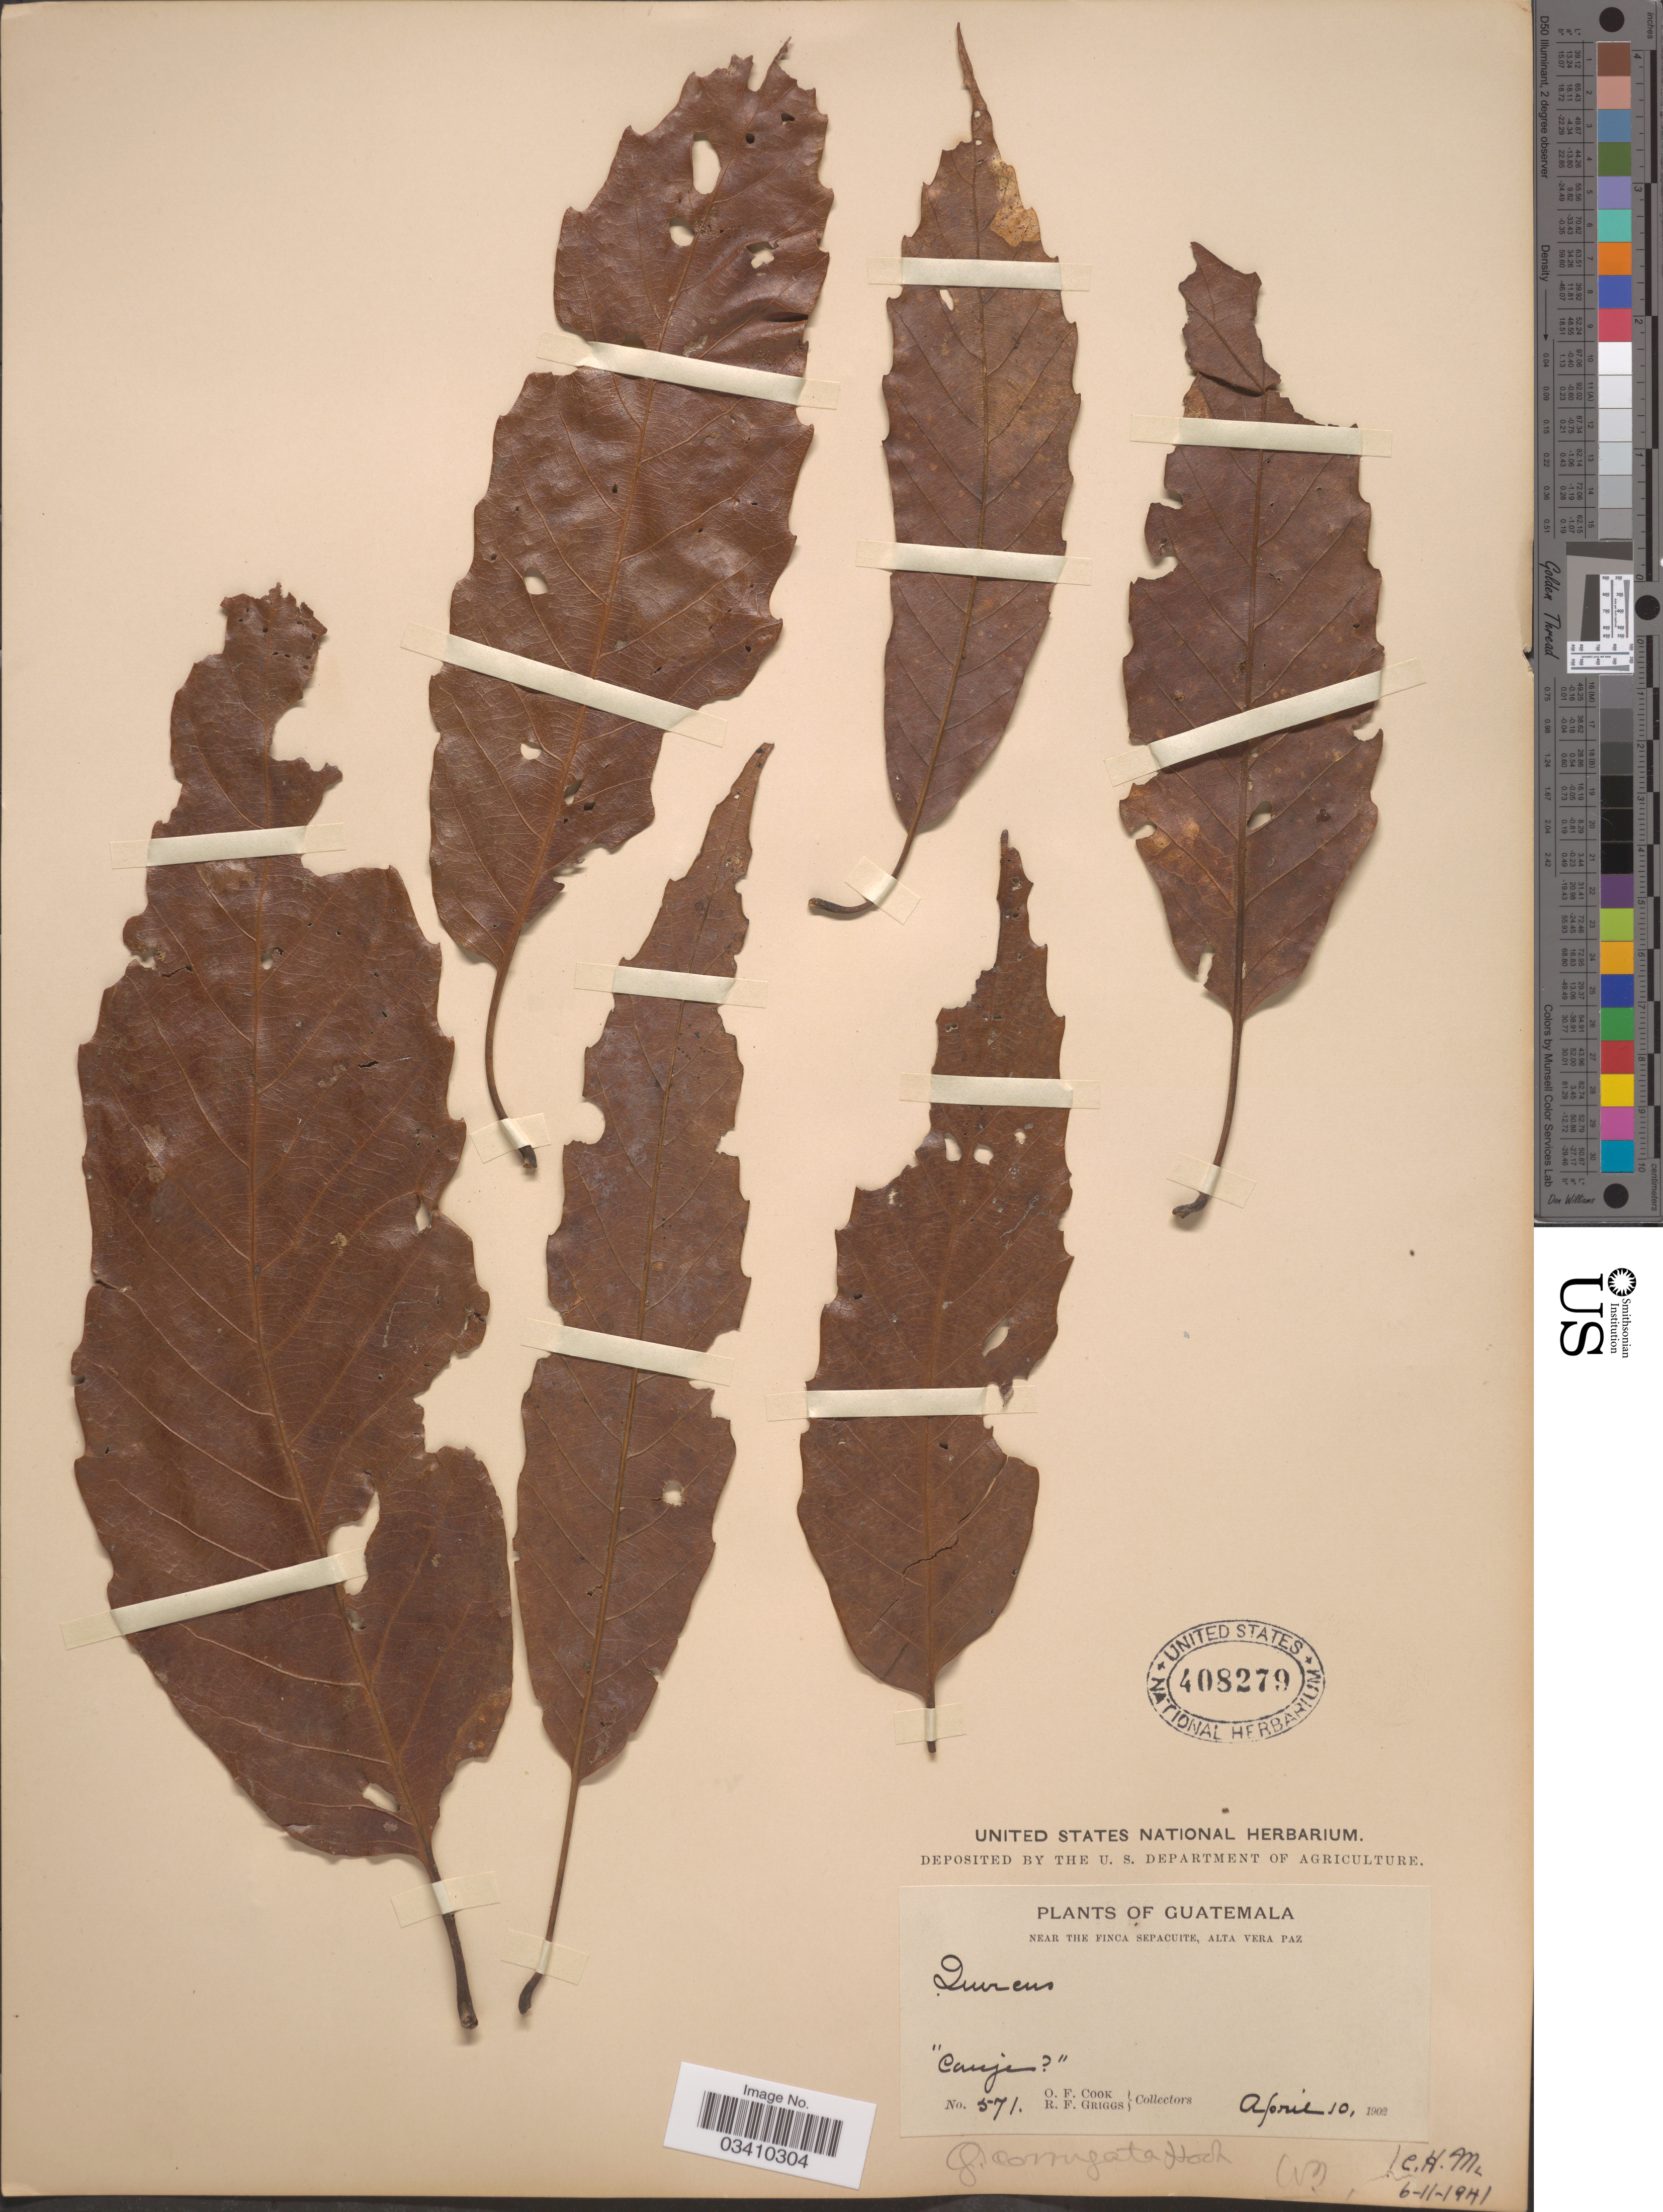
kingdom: Plantae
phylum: Tracheophyta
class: Magnoliopsida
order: Fagales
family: Fagaceae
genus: Quercus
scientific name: Quercus corrugata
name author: Hook.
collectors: O. F. Cook & R. F. Griggs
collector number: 571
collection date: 1902-04-10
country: Guatemala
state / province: Alta Verapaz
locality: Near the Finca Sepacuite. "Canjá"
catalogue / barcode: US 408279